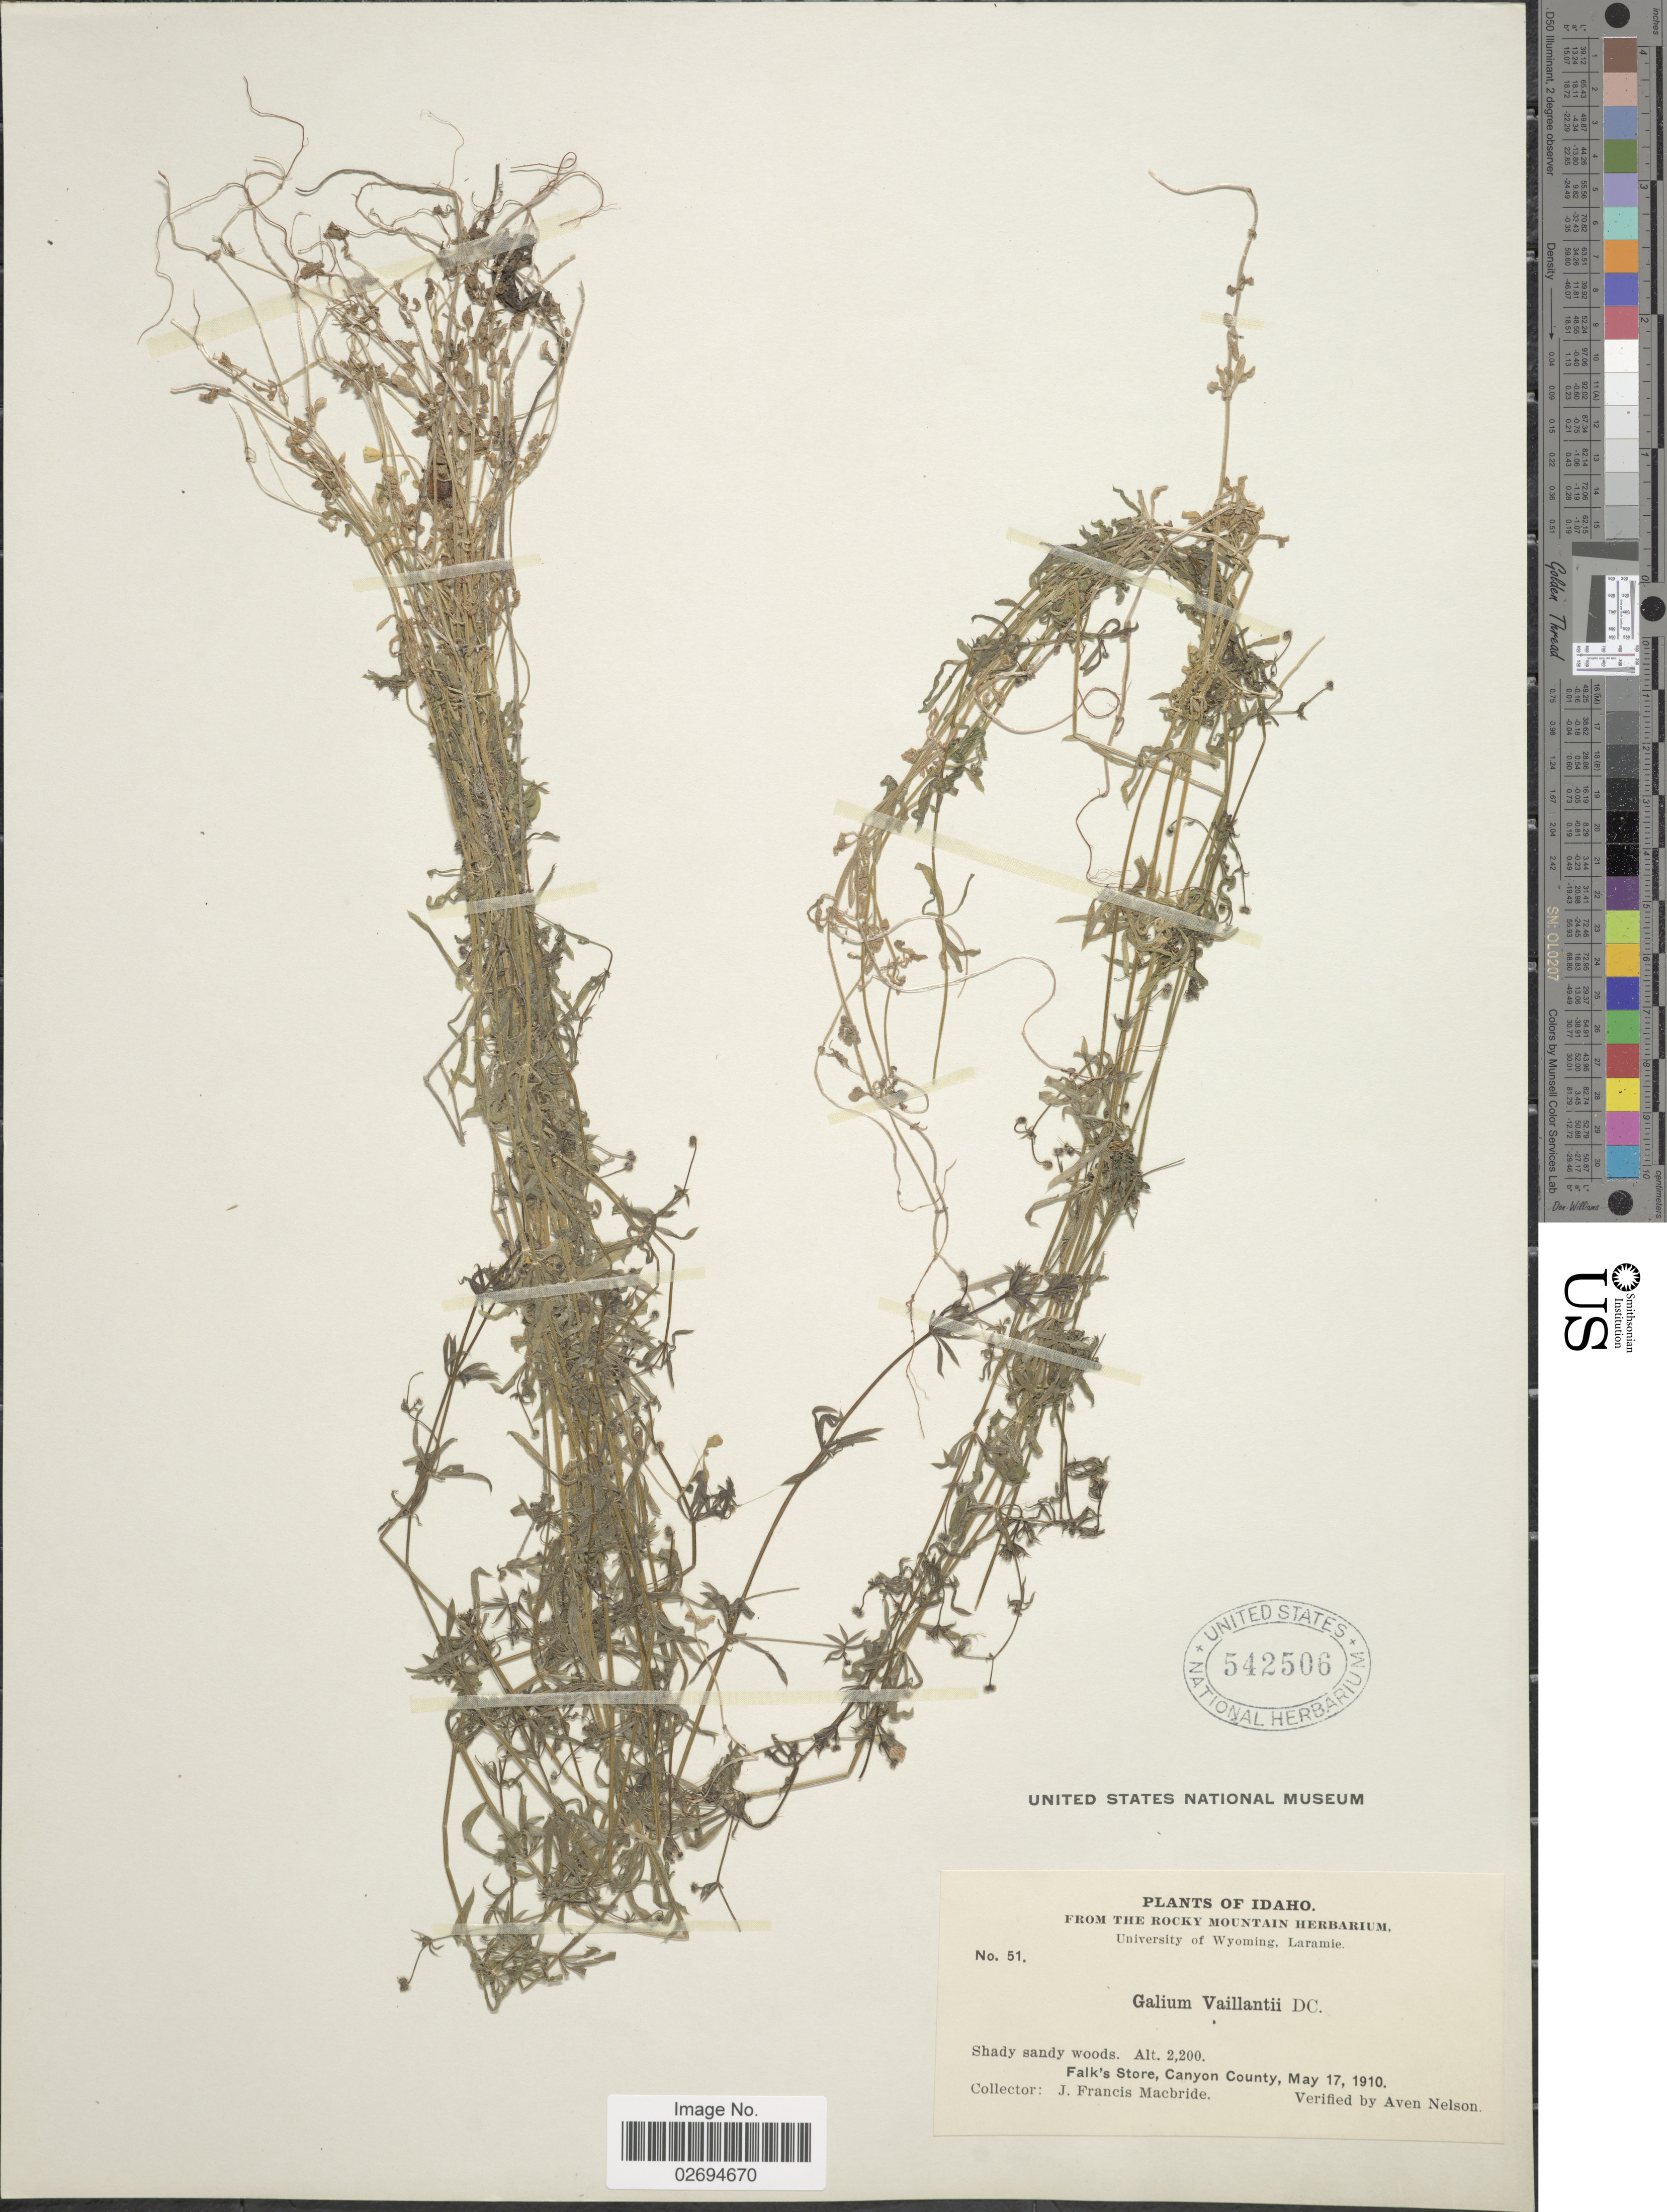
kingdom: Plantae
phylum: Tracheophyta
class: Magnoliopsida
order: Gentianales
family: Rubiaceae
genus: Galium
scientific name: Galium vaillantii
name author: DC.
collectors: J. F. Macbride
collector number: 51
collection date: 1910-05-17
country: United States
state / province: Idaho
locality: Shady sandy woods. Falk's Store, Canyon County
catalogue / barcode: US 542506